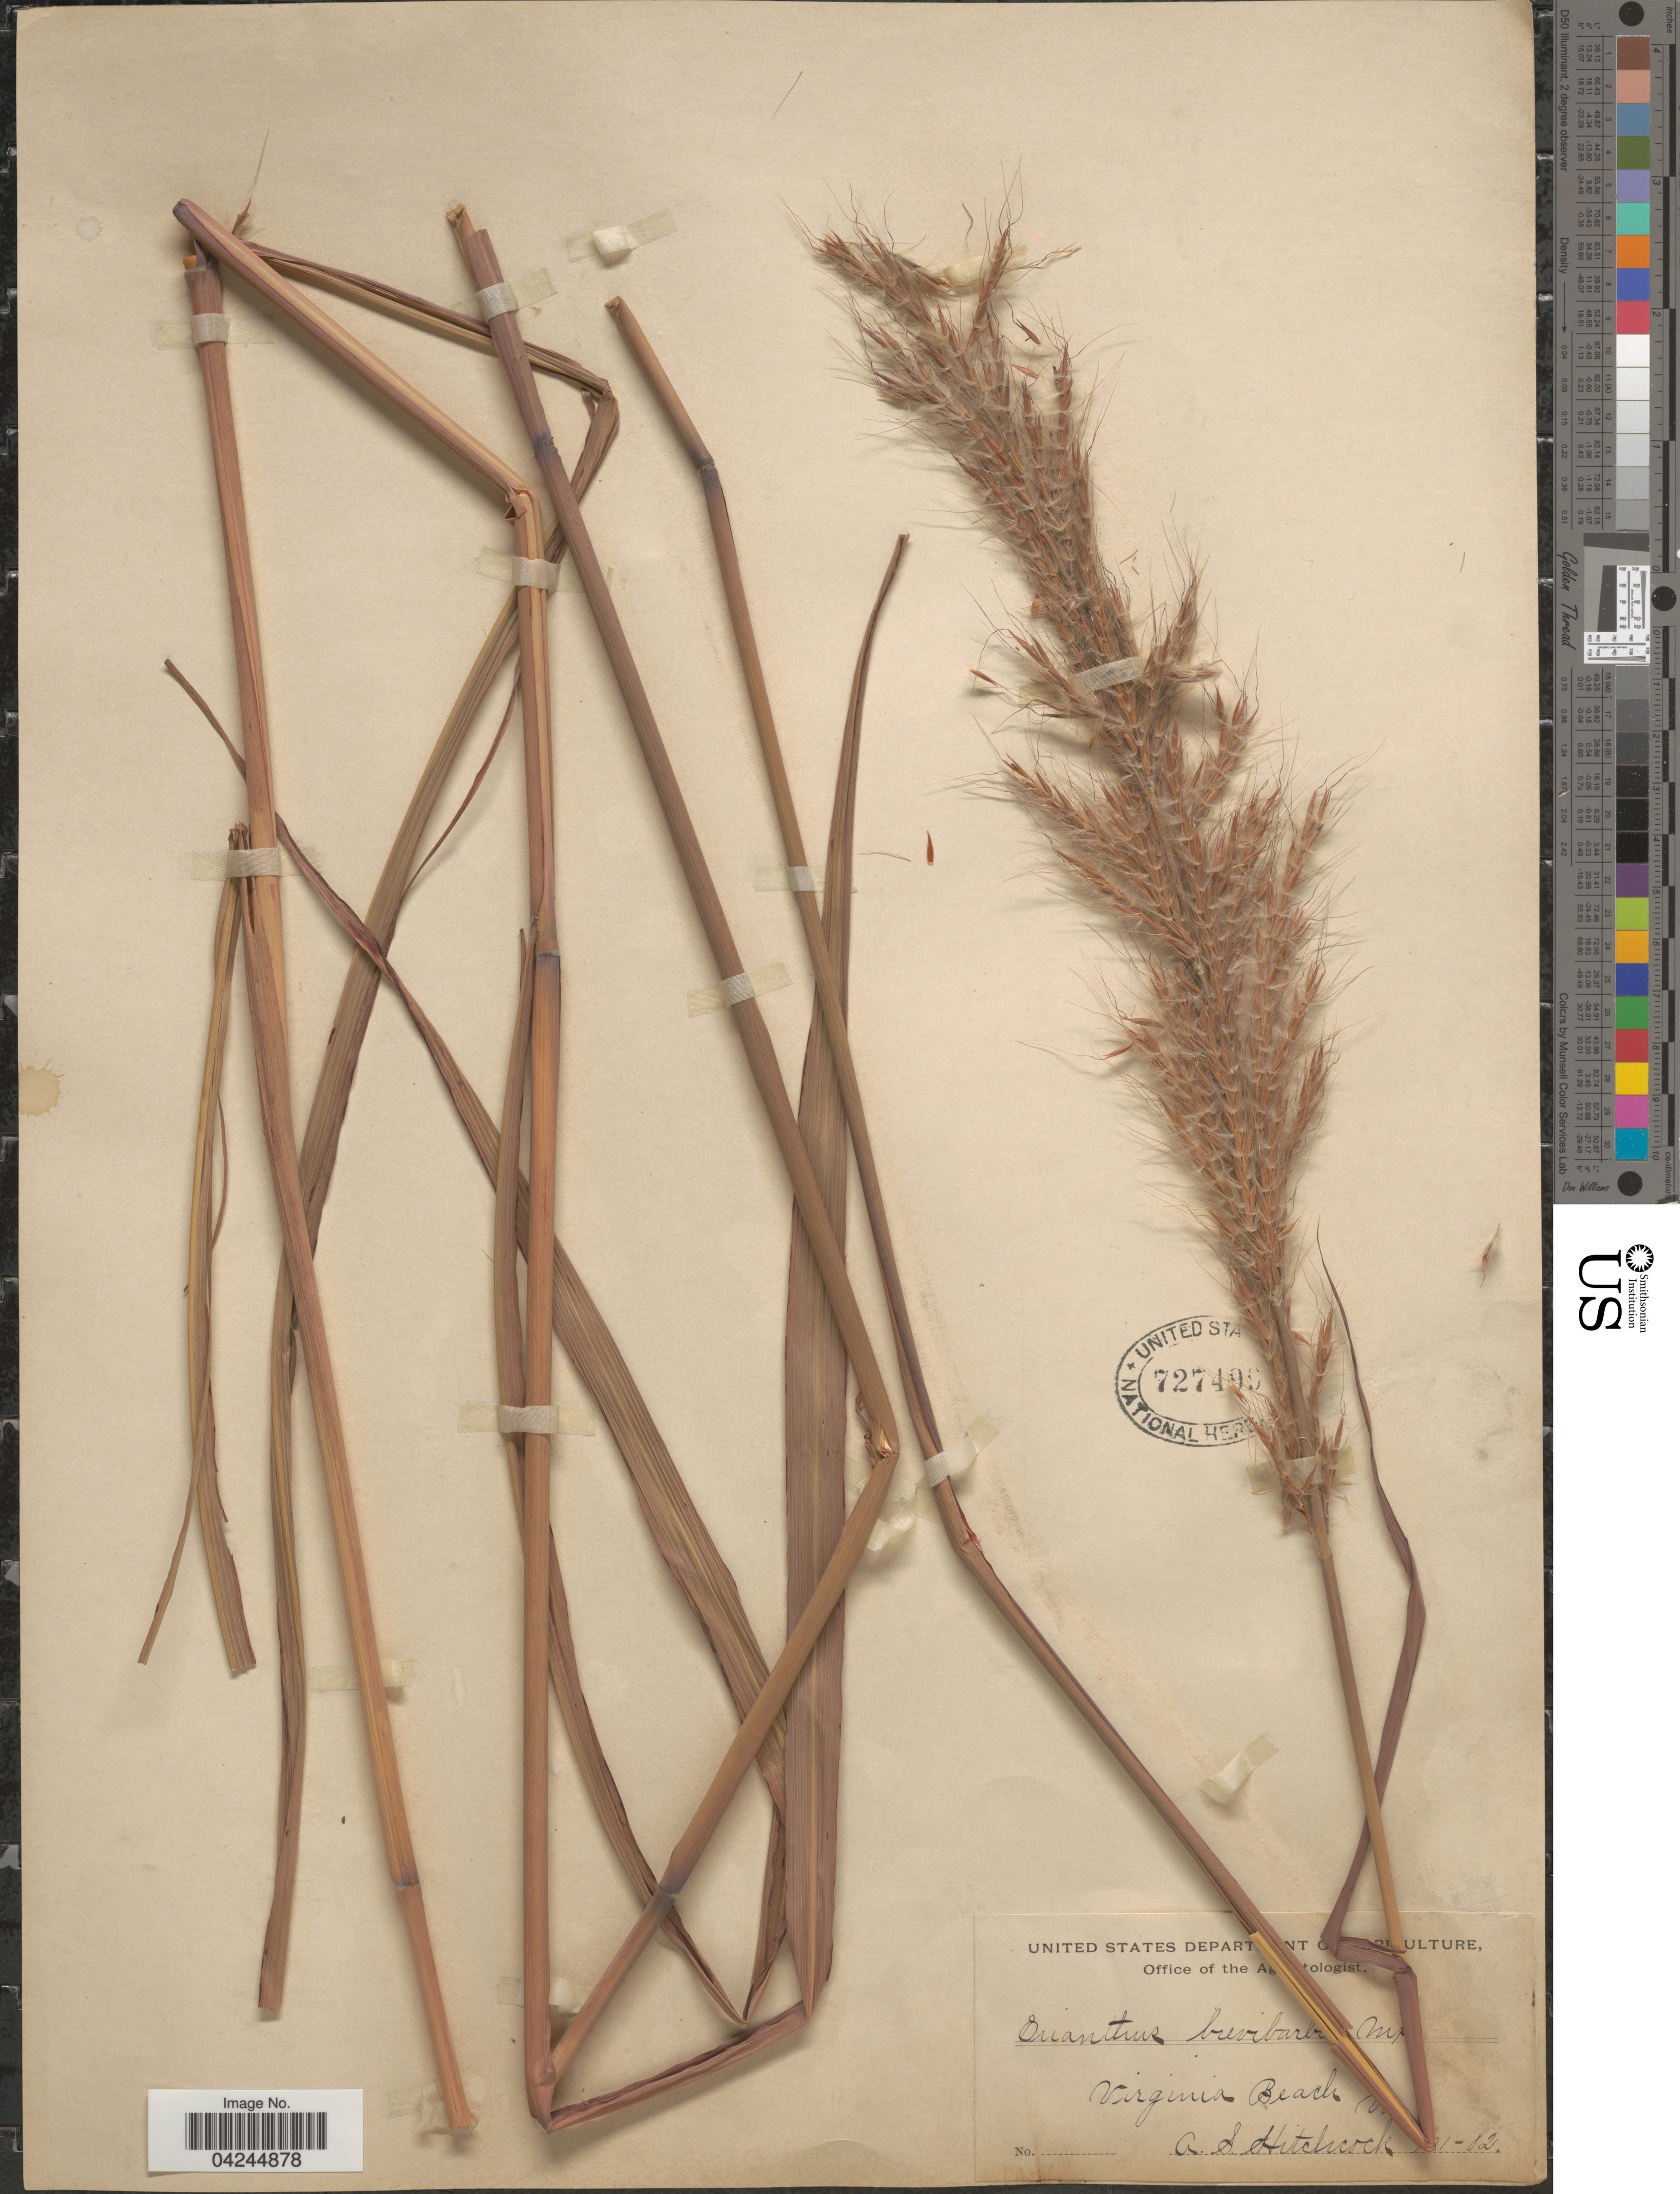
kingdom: Plantae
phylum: Tracheophyta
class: Liliopsida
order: Poales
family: Poaceae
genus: Erianthus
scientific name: Erianthus brevibarbis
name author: Michx.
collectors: A. S. Hitchcock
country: United States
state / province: Virginia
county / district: City of Virginia Beach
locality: Virginia Beach.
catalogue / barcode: US 727499